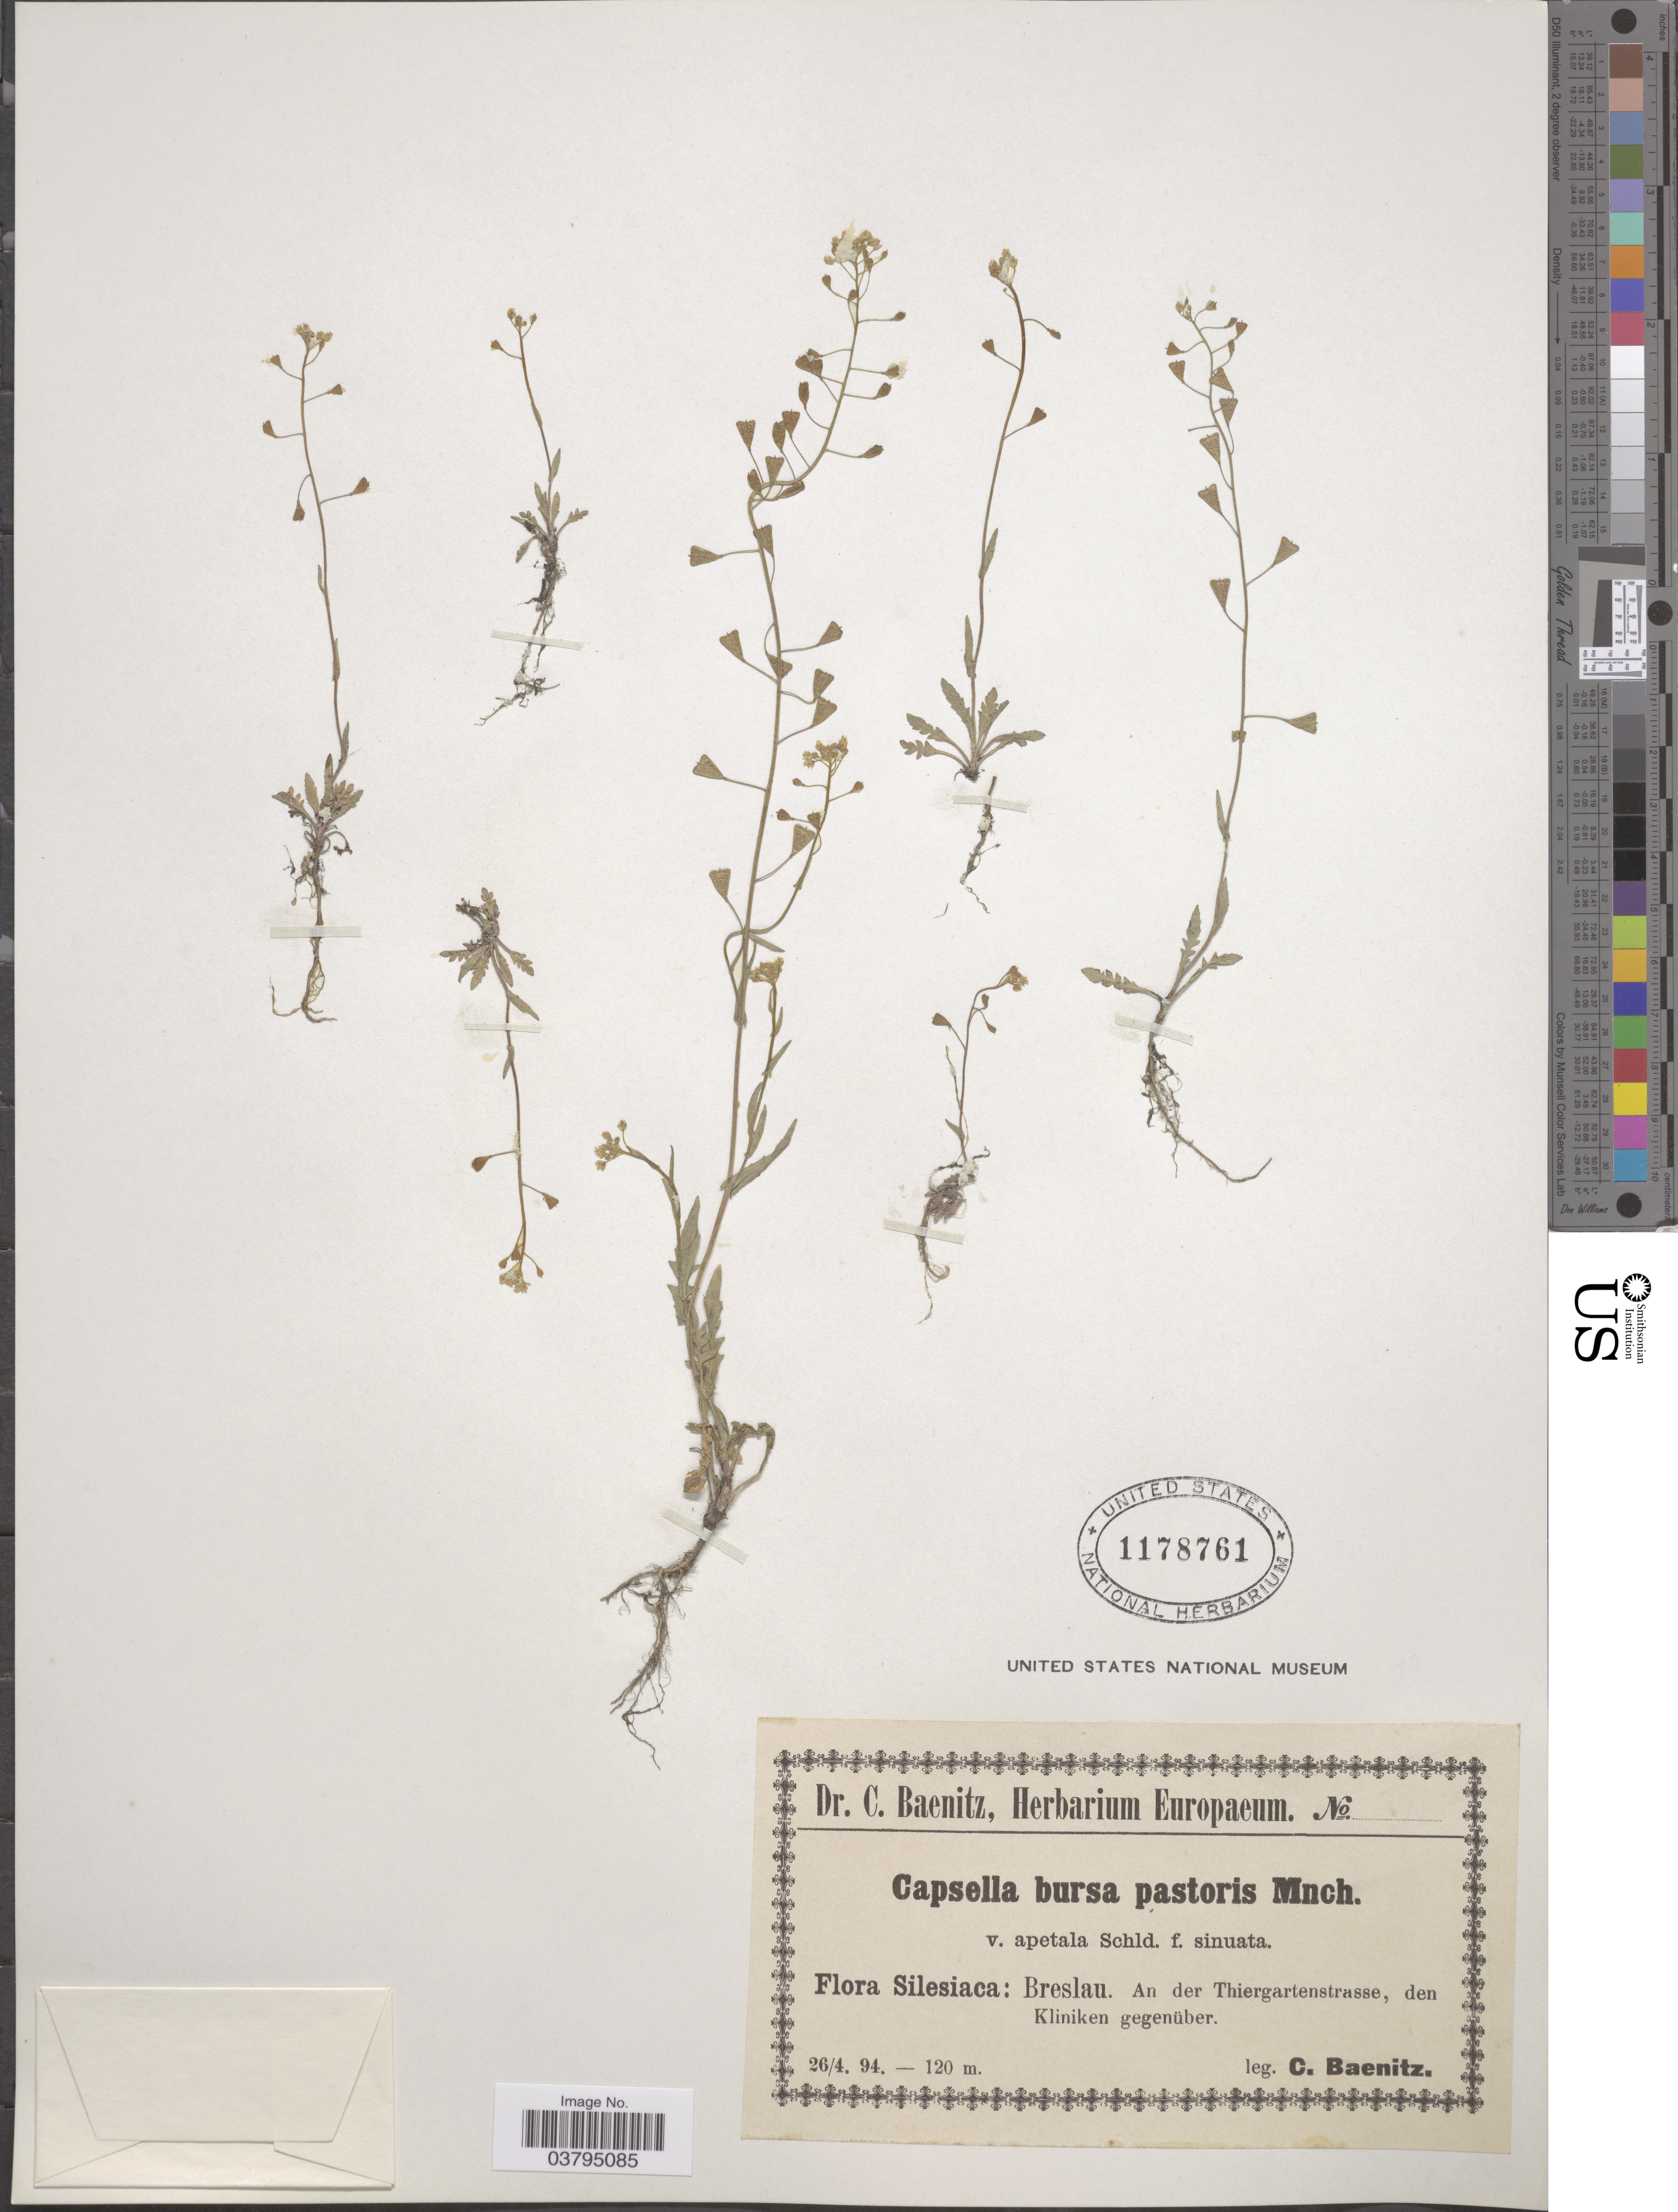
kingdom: Plantae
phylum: Tracheophyta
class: Magnoliopsida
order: Brassicales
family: Brassicaceae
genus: Capsella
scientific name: Capsella bursa-pastoris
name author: (L.) Medik.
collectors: C. G. Baenitz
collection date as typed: Transcribed d/m/y: 26/4/94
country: Poland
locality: Silesiaca: Breslau. An der Thiergartenstrasse, den Kliniken gegenüber.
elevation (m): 120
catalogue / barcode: US 1178761